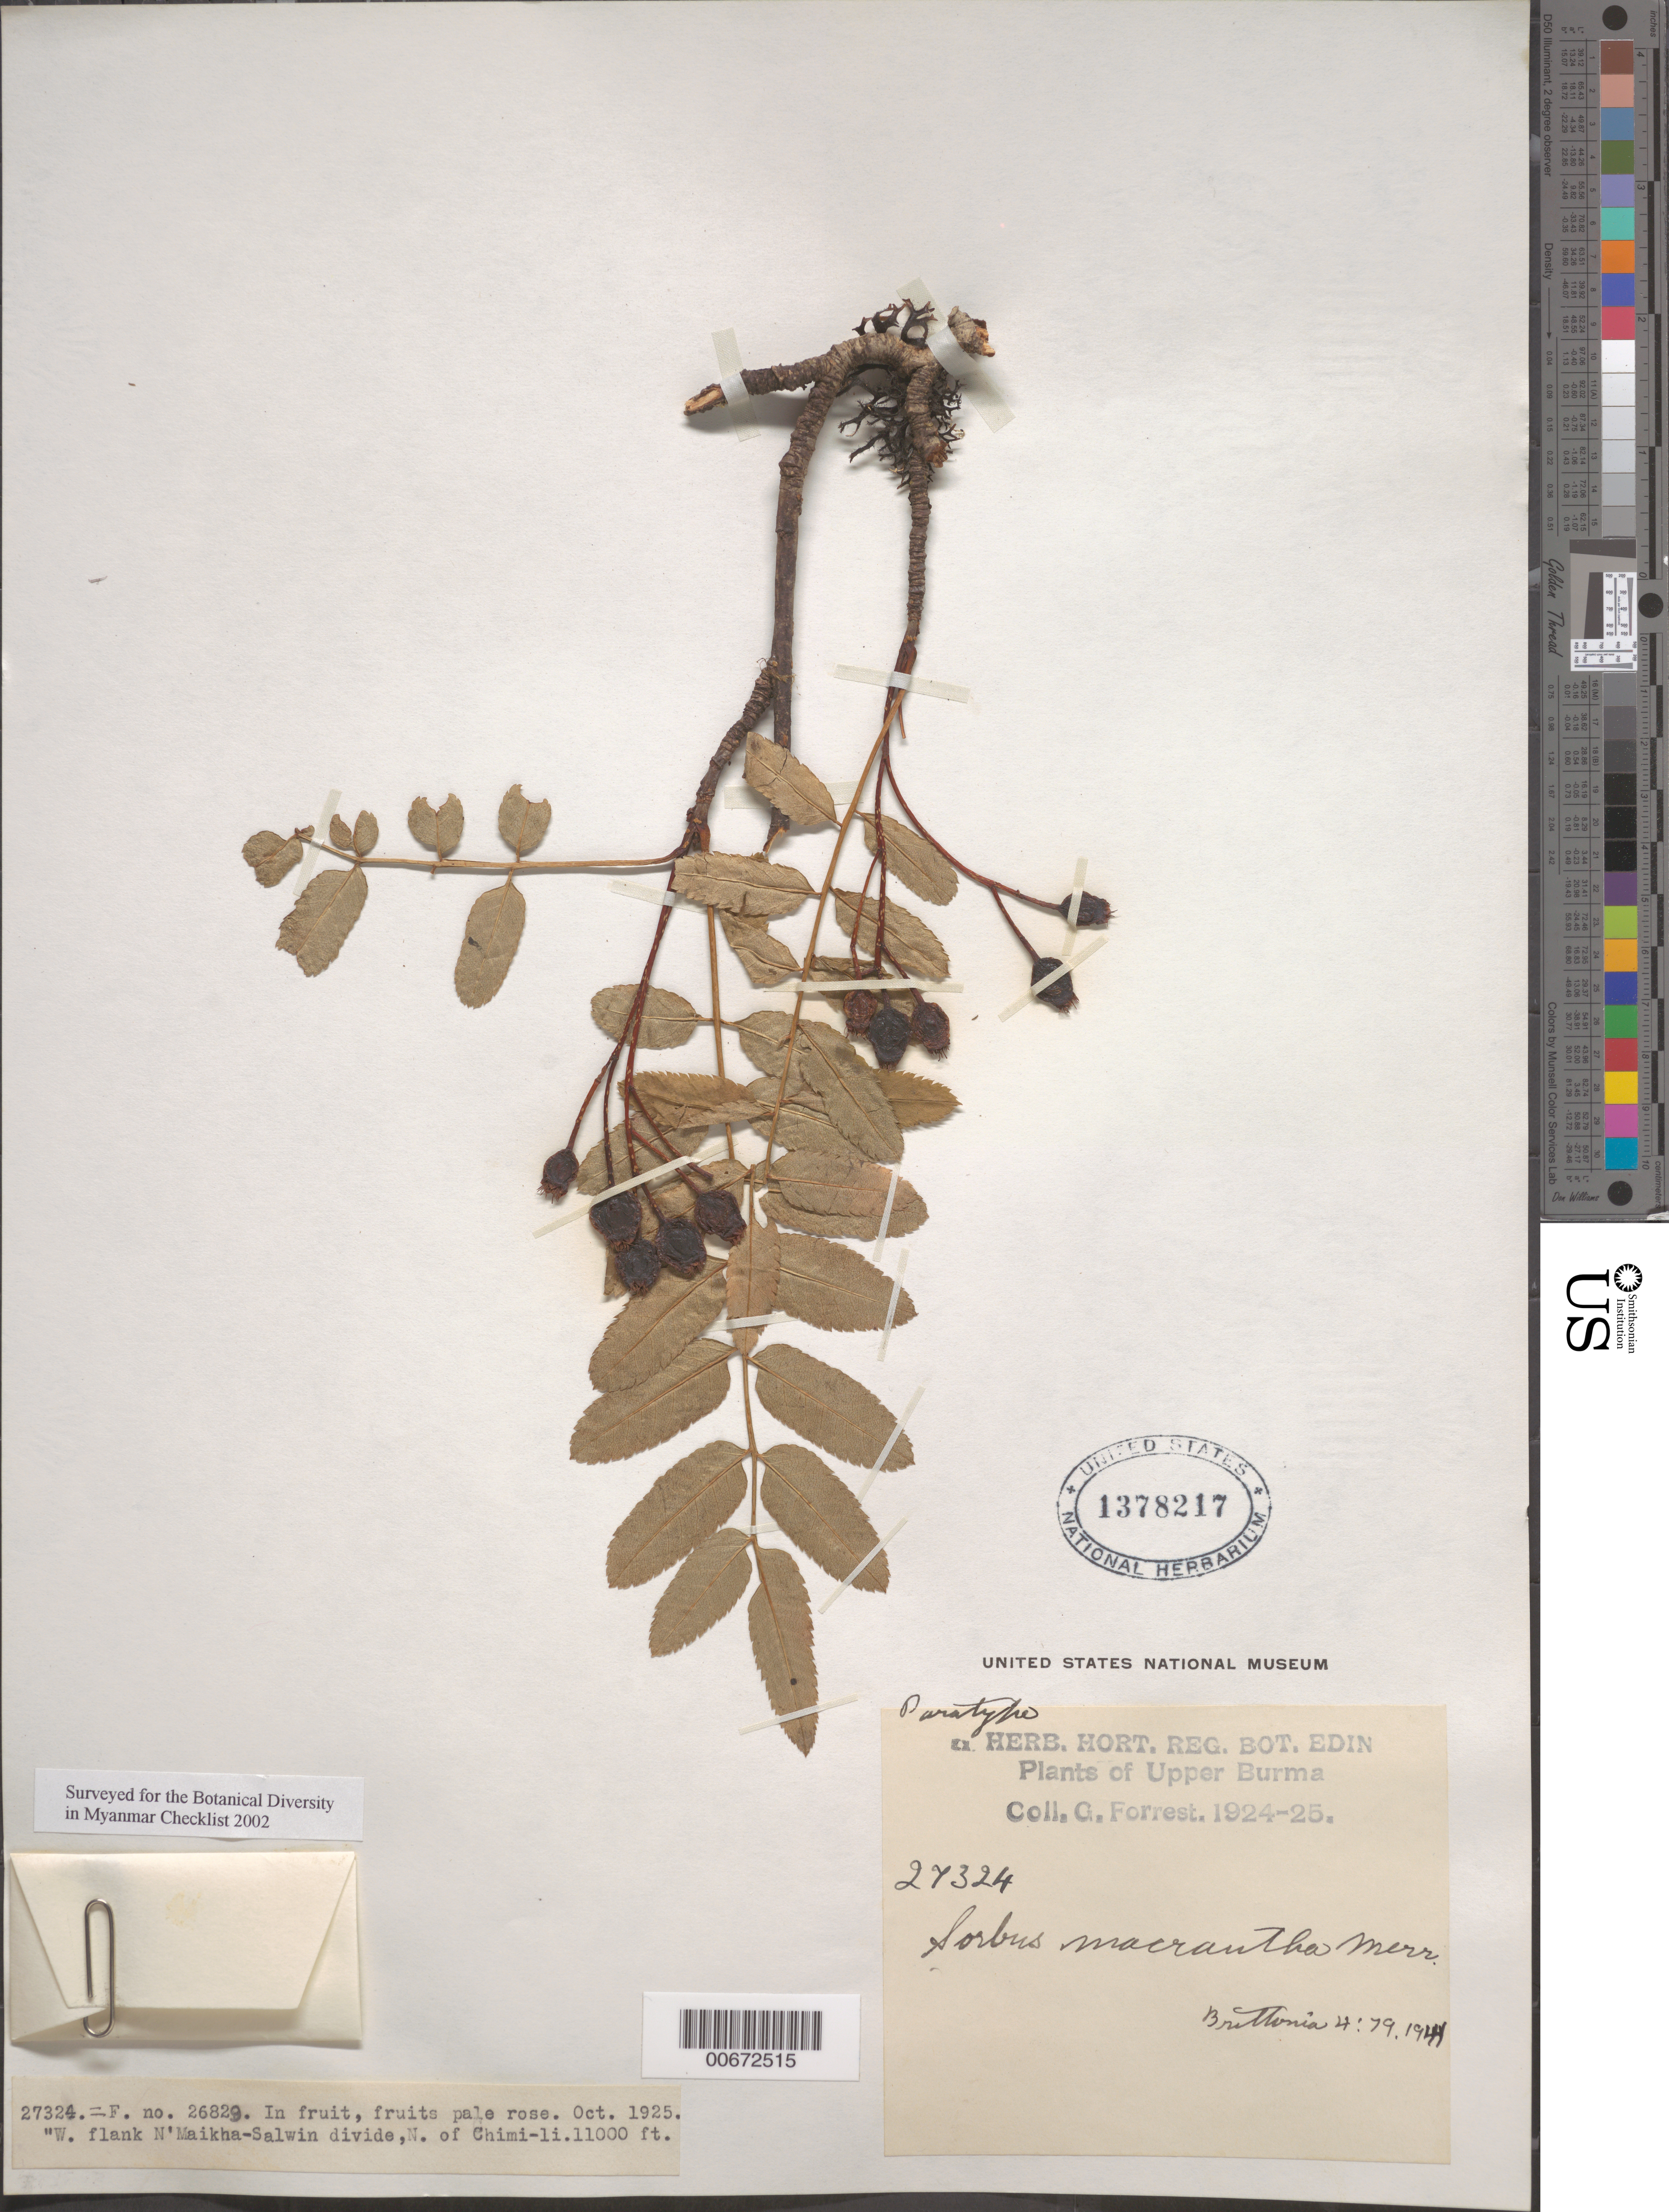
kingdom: Plantae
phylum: Tracheophyta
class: Magnoliopsida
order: Rosales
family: Rosaceae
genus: Sorbus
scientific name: Sorbus macrantha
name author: Merr.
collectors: G. Forrest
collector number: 27324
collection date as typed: Oct 1925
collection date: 1925-10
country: Myanmar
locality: Upper Burma, W flank of N'Maikha-Salwin Divide.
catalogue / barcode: US 1378217